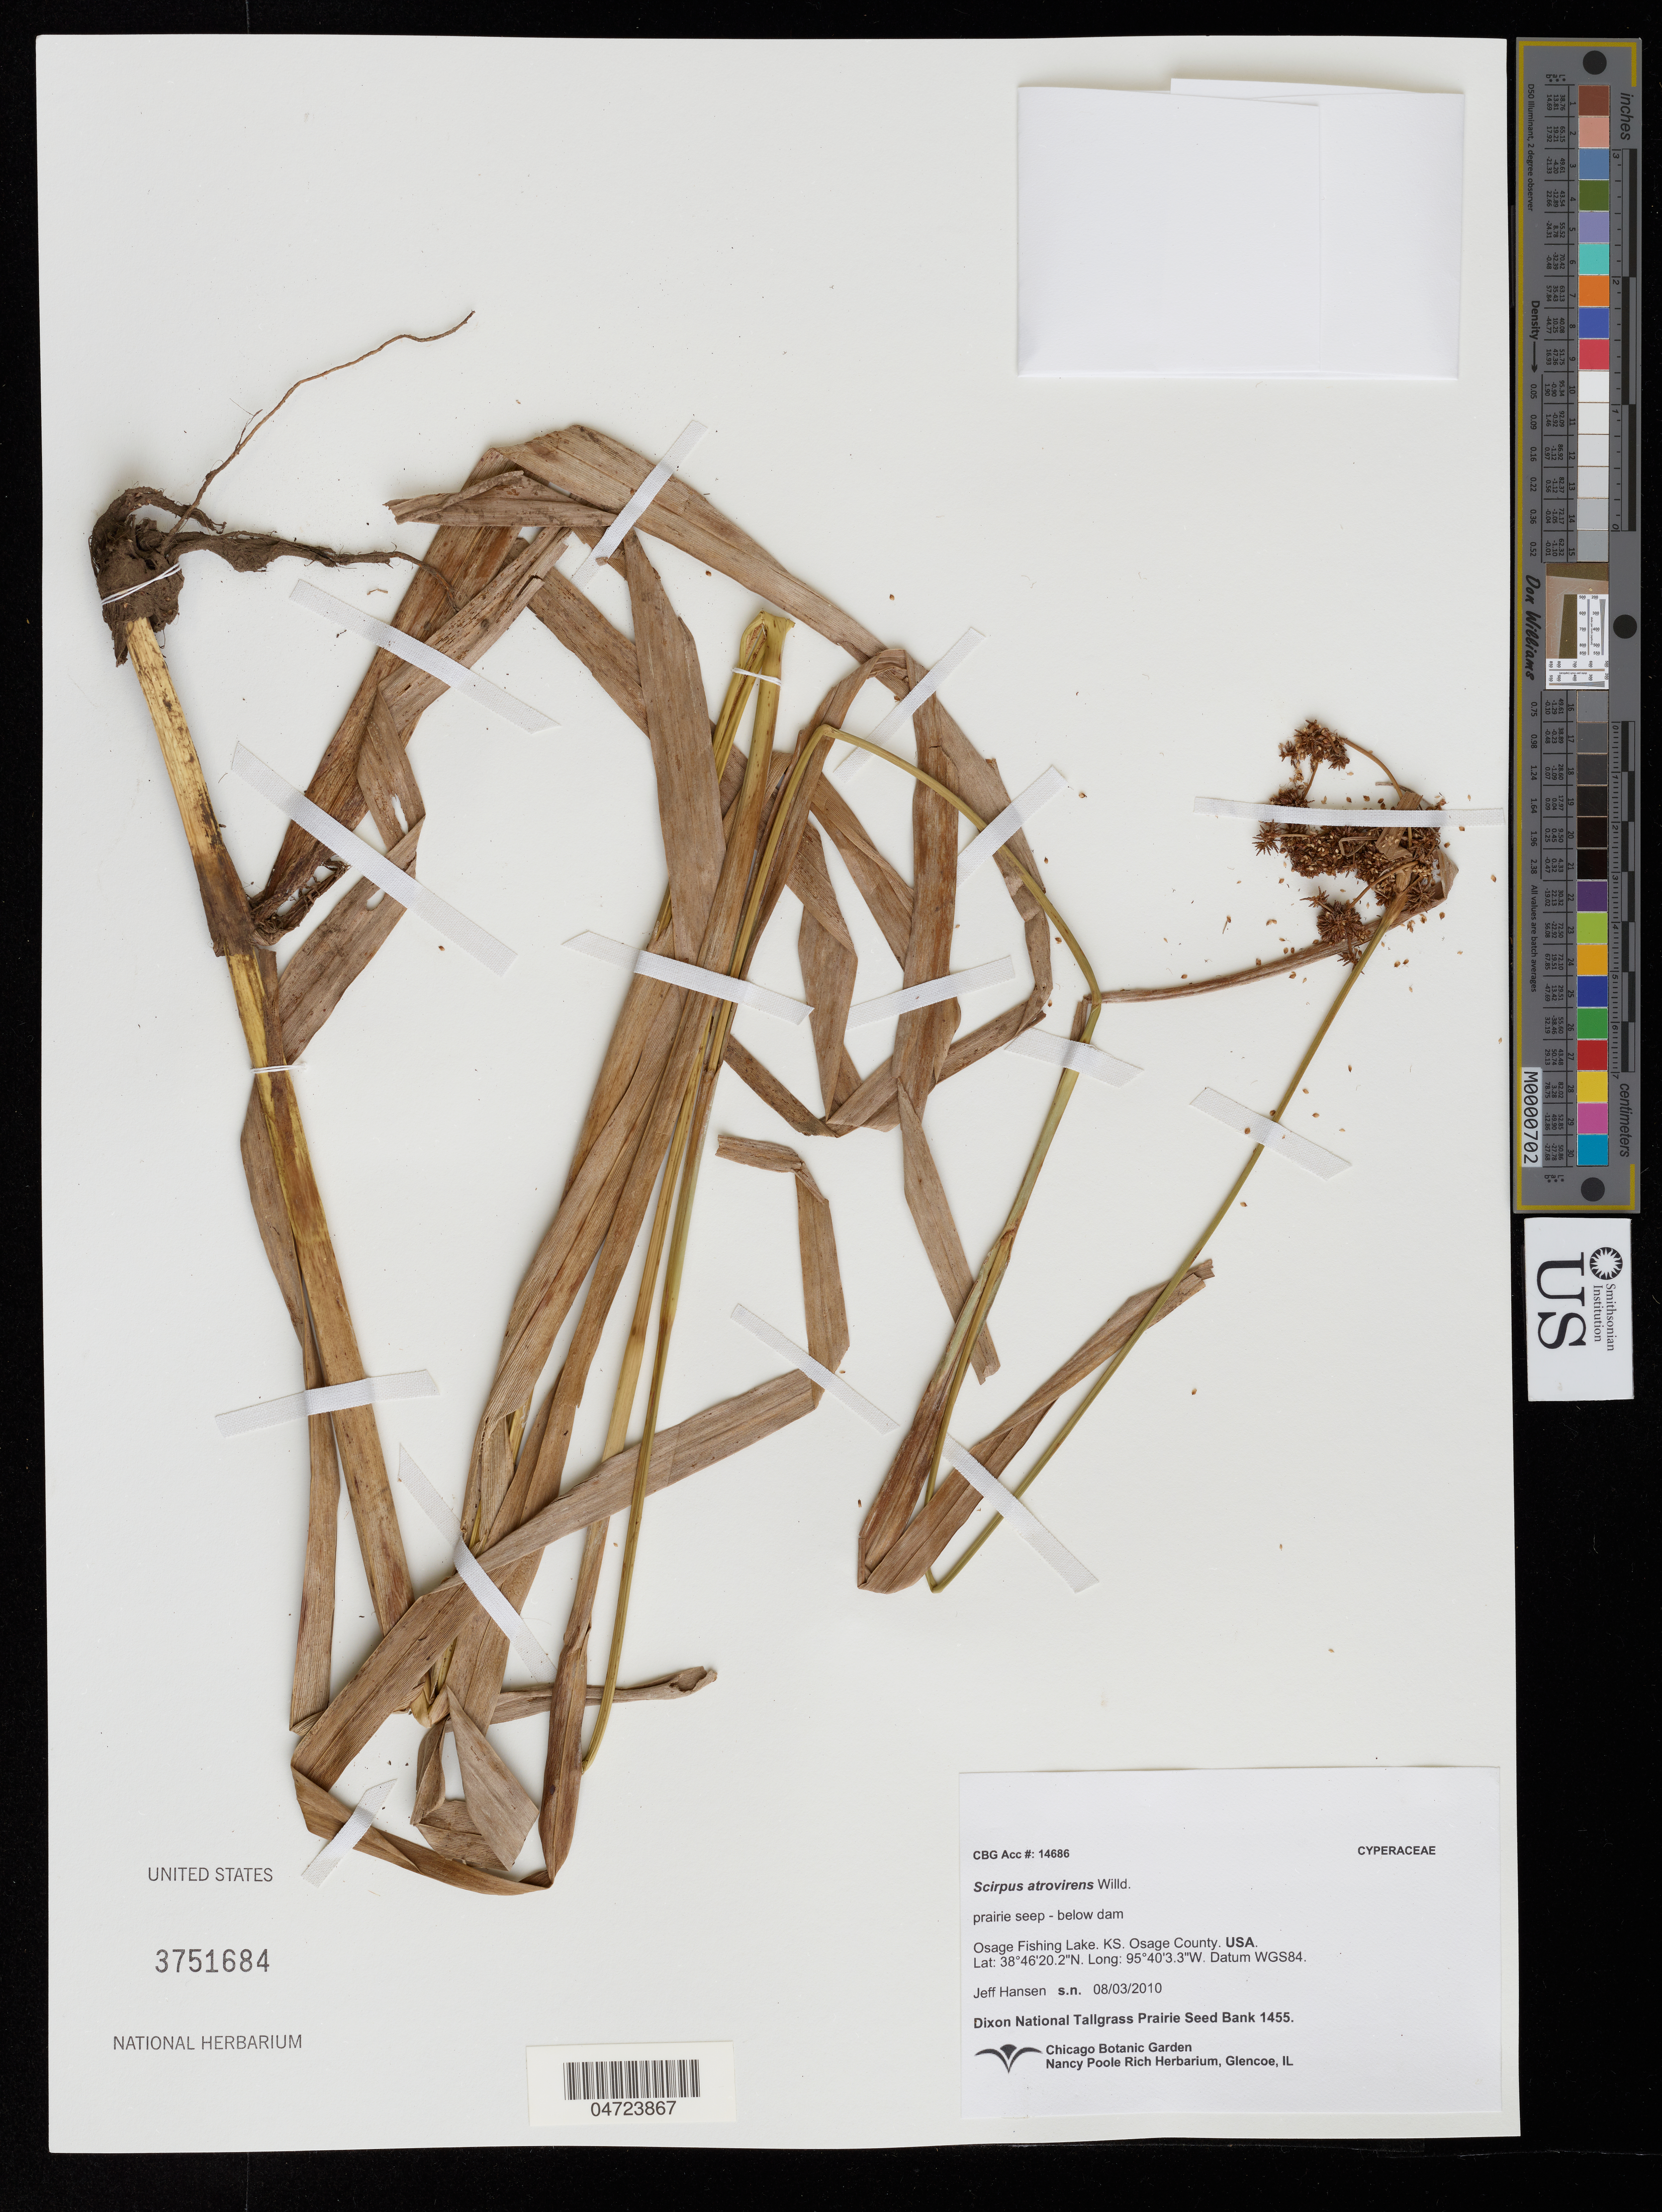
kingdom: Plantae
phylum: Tracheophyta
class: Liliopsida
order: Poales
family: Cyperaceae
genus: Scirpus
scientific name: Scirpus atrovirens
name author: Willd.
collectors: J. Hansen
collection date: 2010-08-03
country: United States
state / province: Kansas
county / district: Osage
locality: Osage Fishing Lake. KS. Osage County.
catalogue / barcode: US 3751684